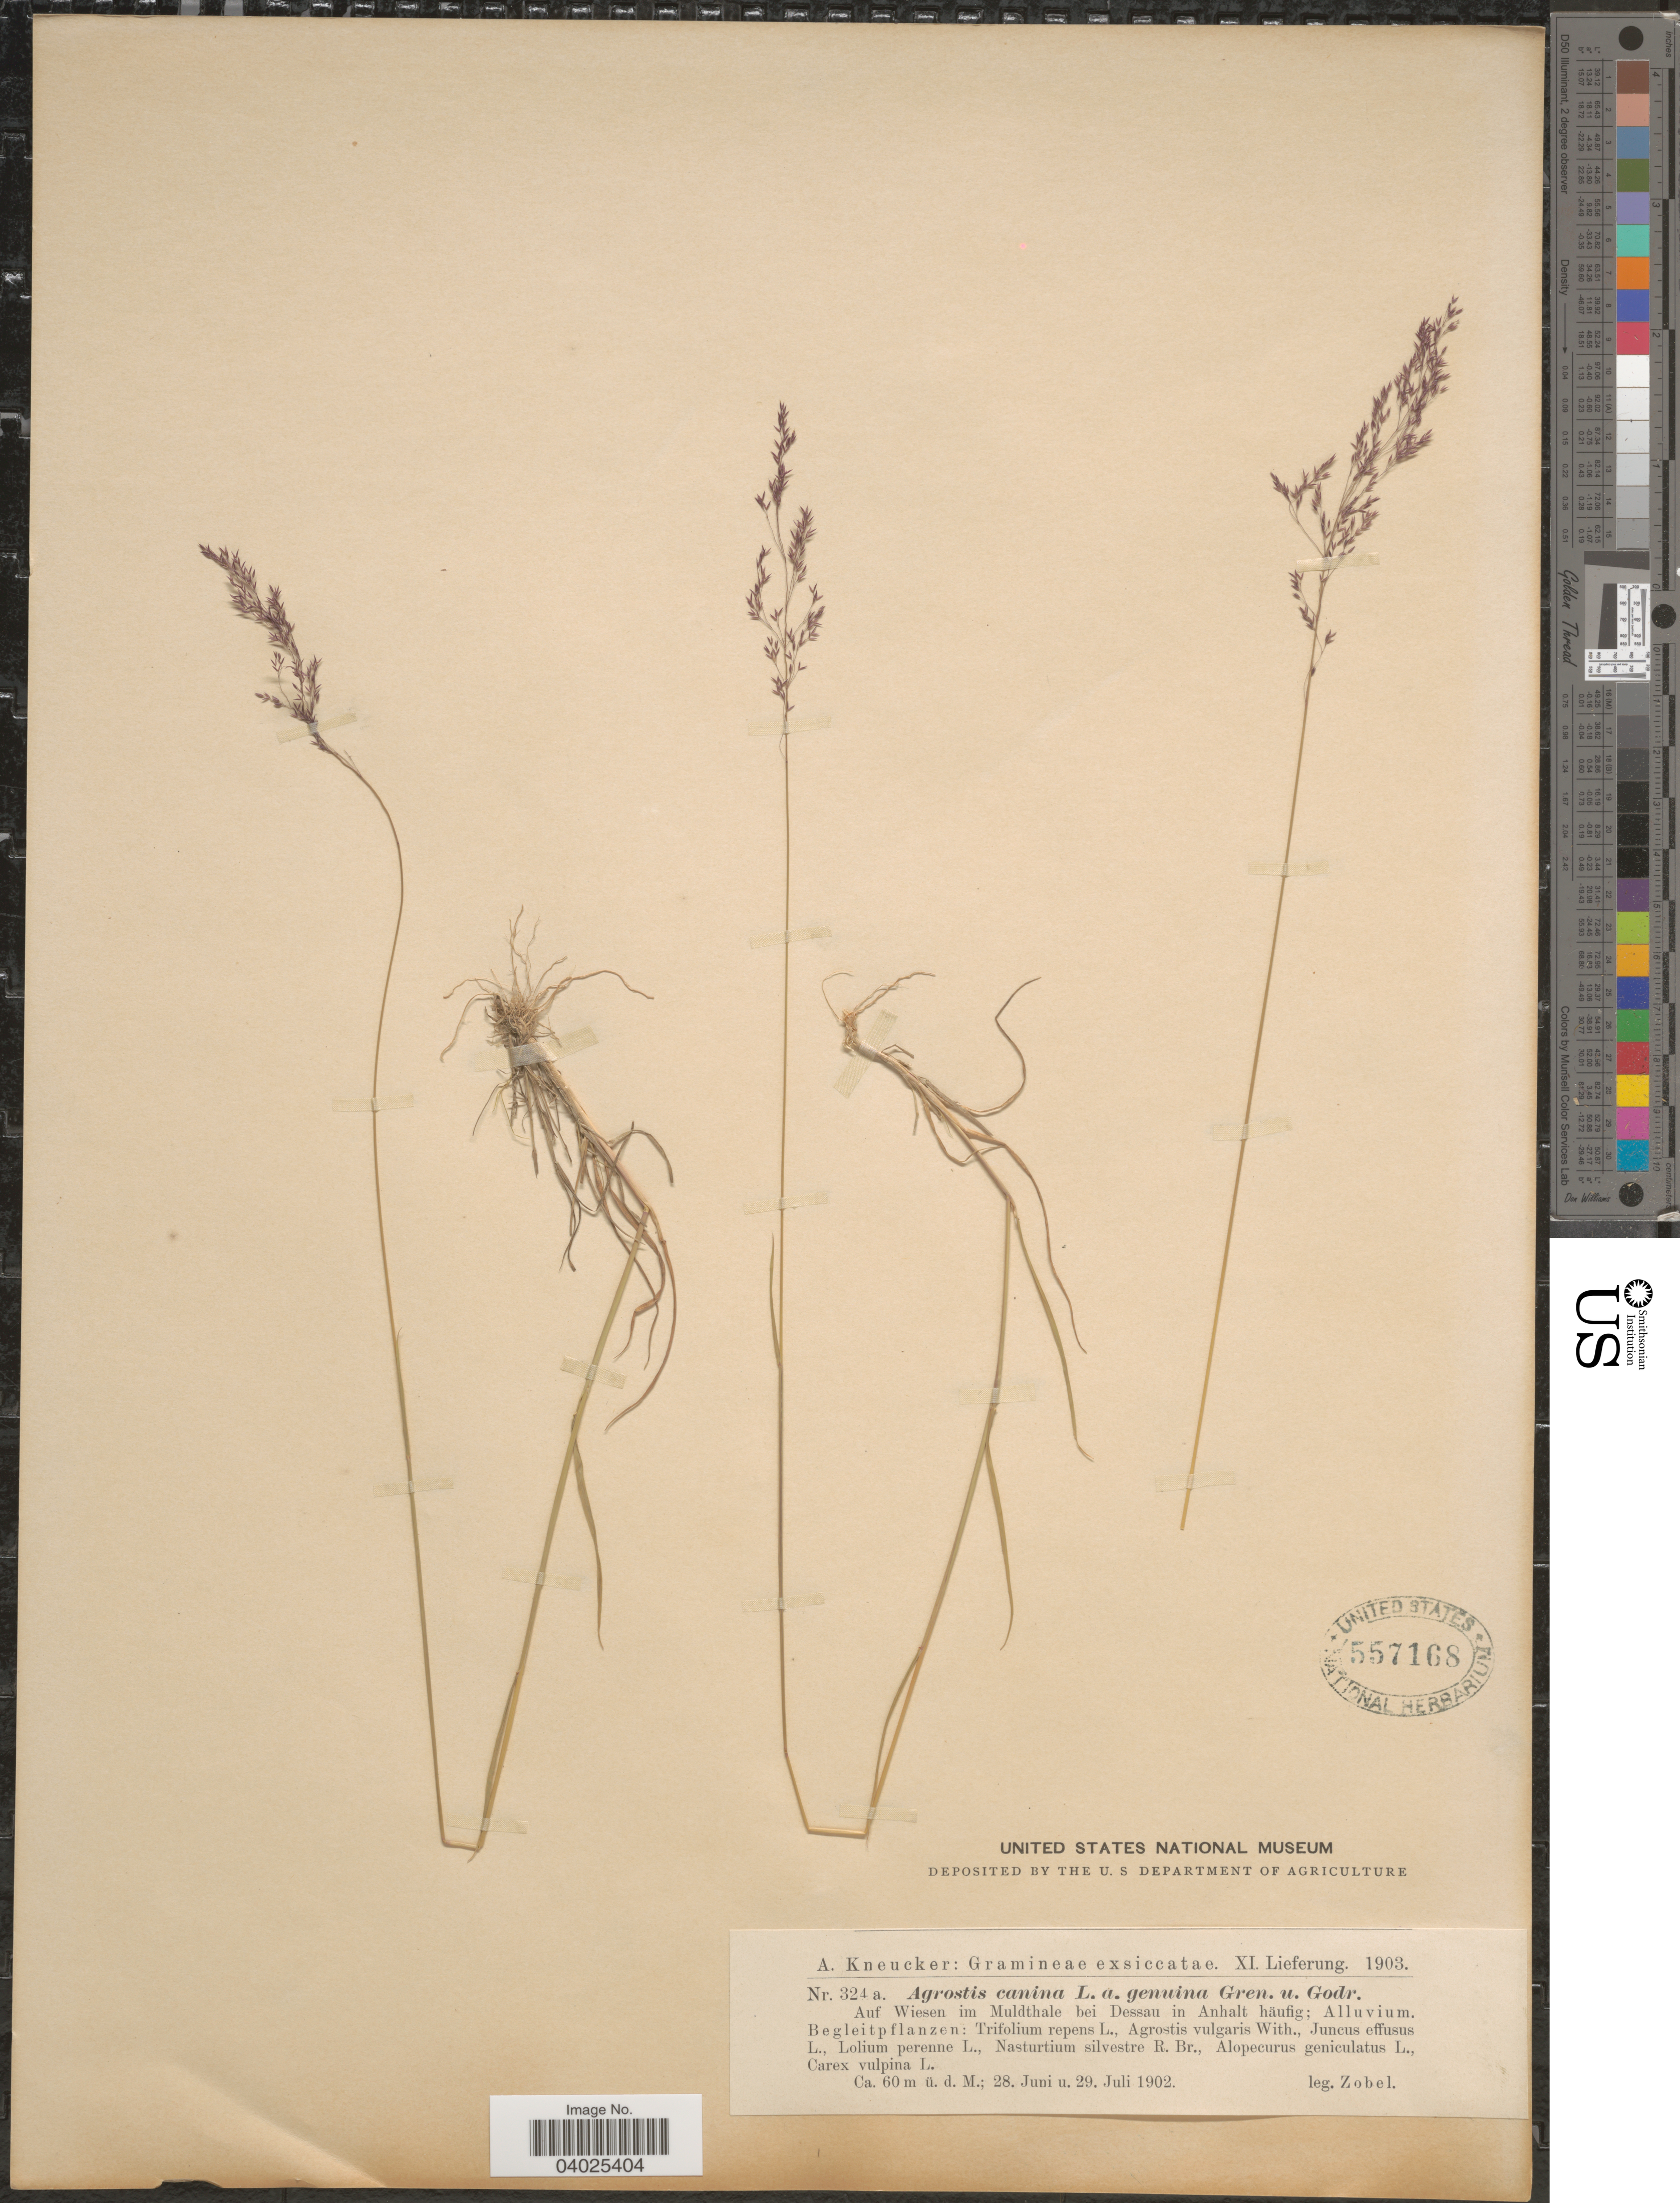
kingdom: Plantae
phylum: Tracheophyta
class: Liliopsida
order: Poales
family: Poaceae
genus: Agrostis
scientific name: Agrostis canina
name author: L.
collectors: Zobel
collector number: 324 a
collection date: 1902-06-28/1902-07-29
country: Germany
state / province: Sachsen-Anhalt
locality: Auf Wiesen im Muldthale bei Dessau in Anhalt häufig; Alluvium.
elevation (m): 60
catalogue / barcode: US 557168